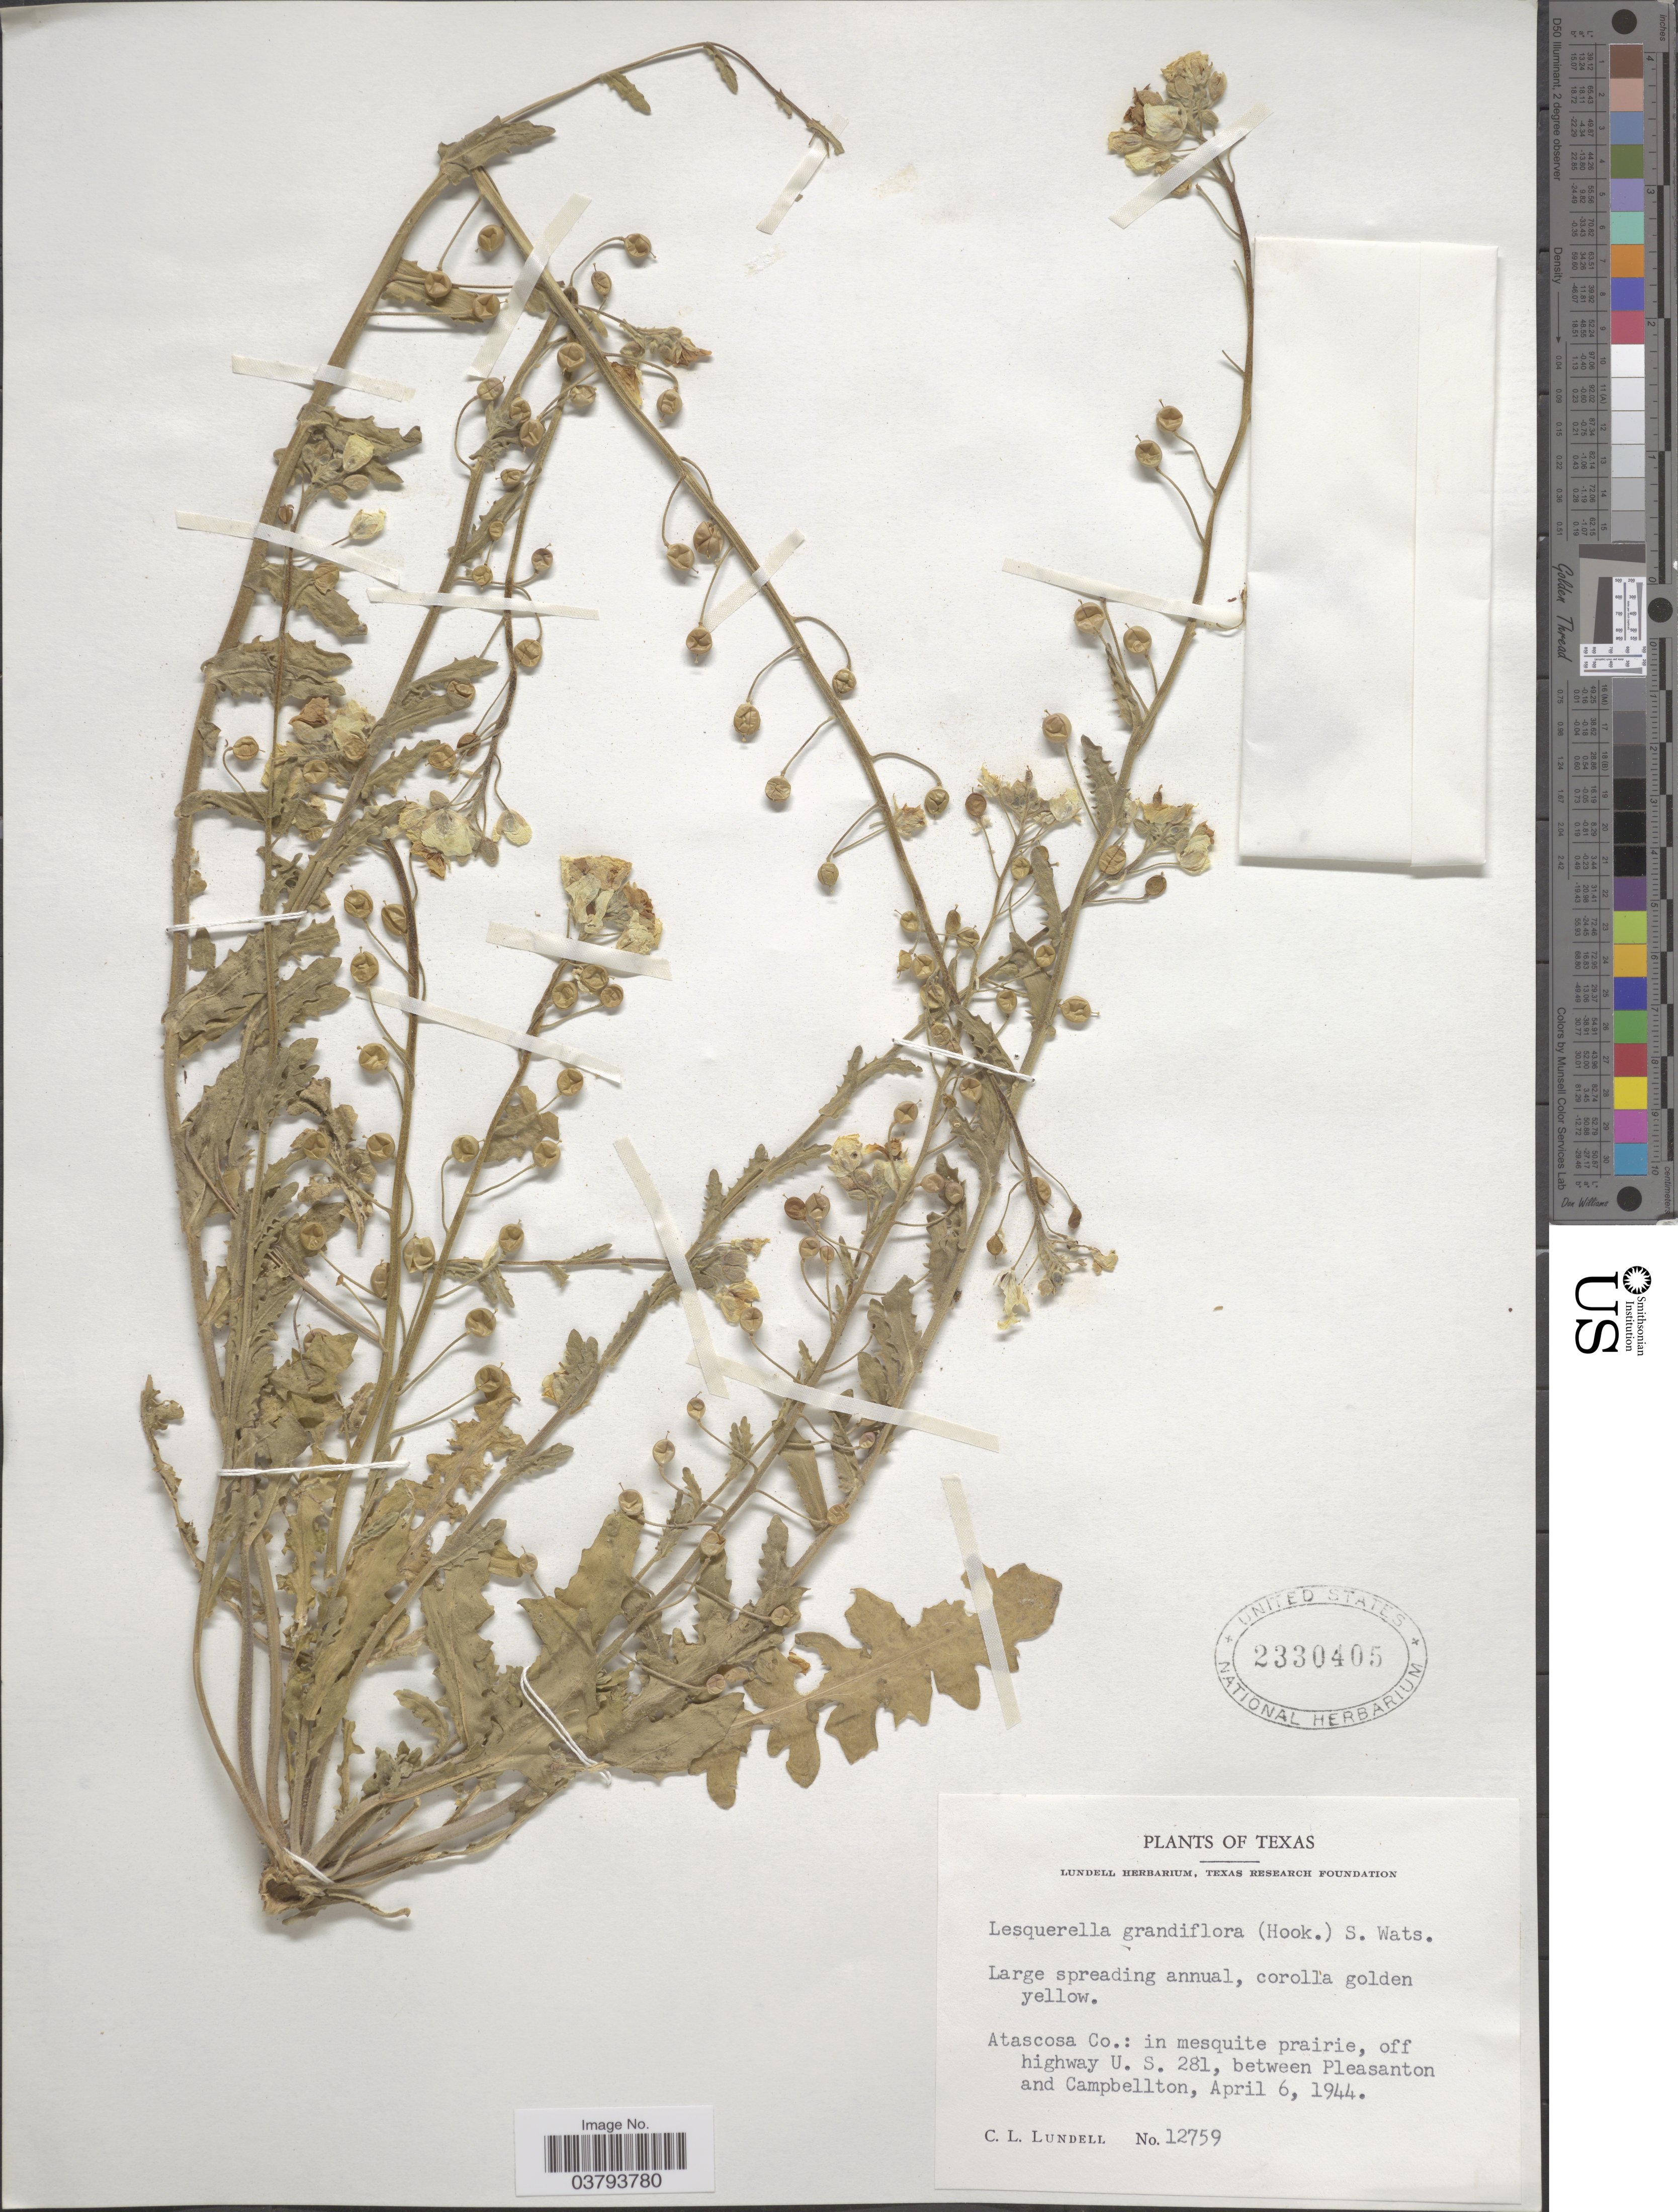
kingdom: Plantae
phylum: Tracheophyta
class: Magnoliopsida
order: Brassicales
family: Brassicaceae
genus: Lesquerella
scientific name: Lesquerella grandiflora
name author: S. Watson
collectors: C. L. Lundell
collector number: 12759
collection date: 1944-04-06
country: United States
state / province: Texas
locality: Atascosa Co.: in mesquite prairie, off highway U.S. 281, between Pleasanton and Campbellton.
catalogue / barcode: US 2330405